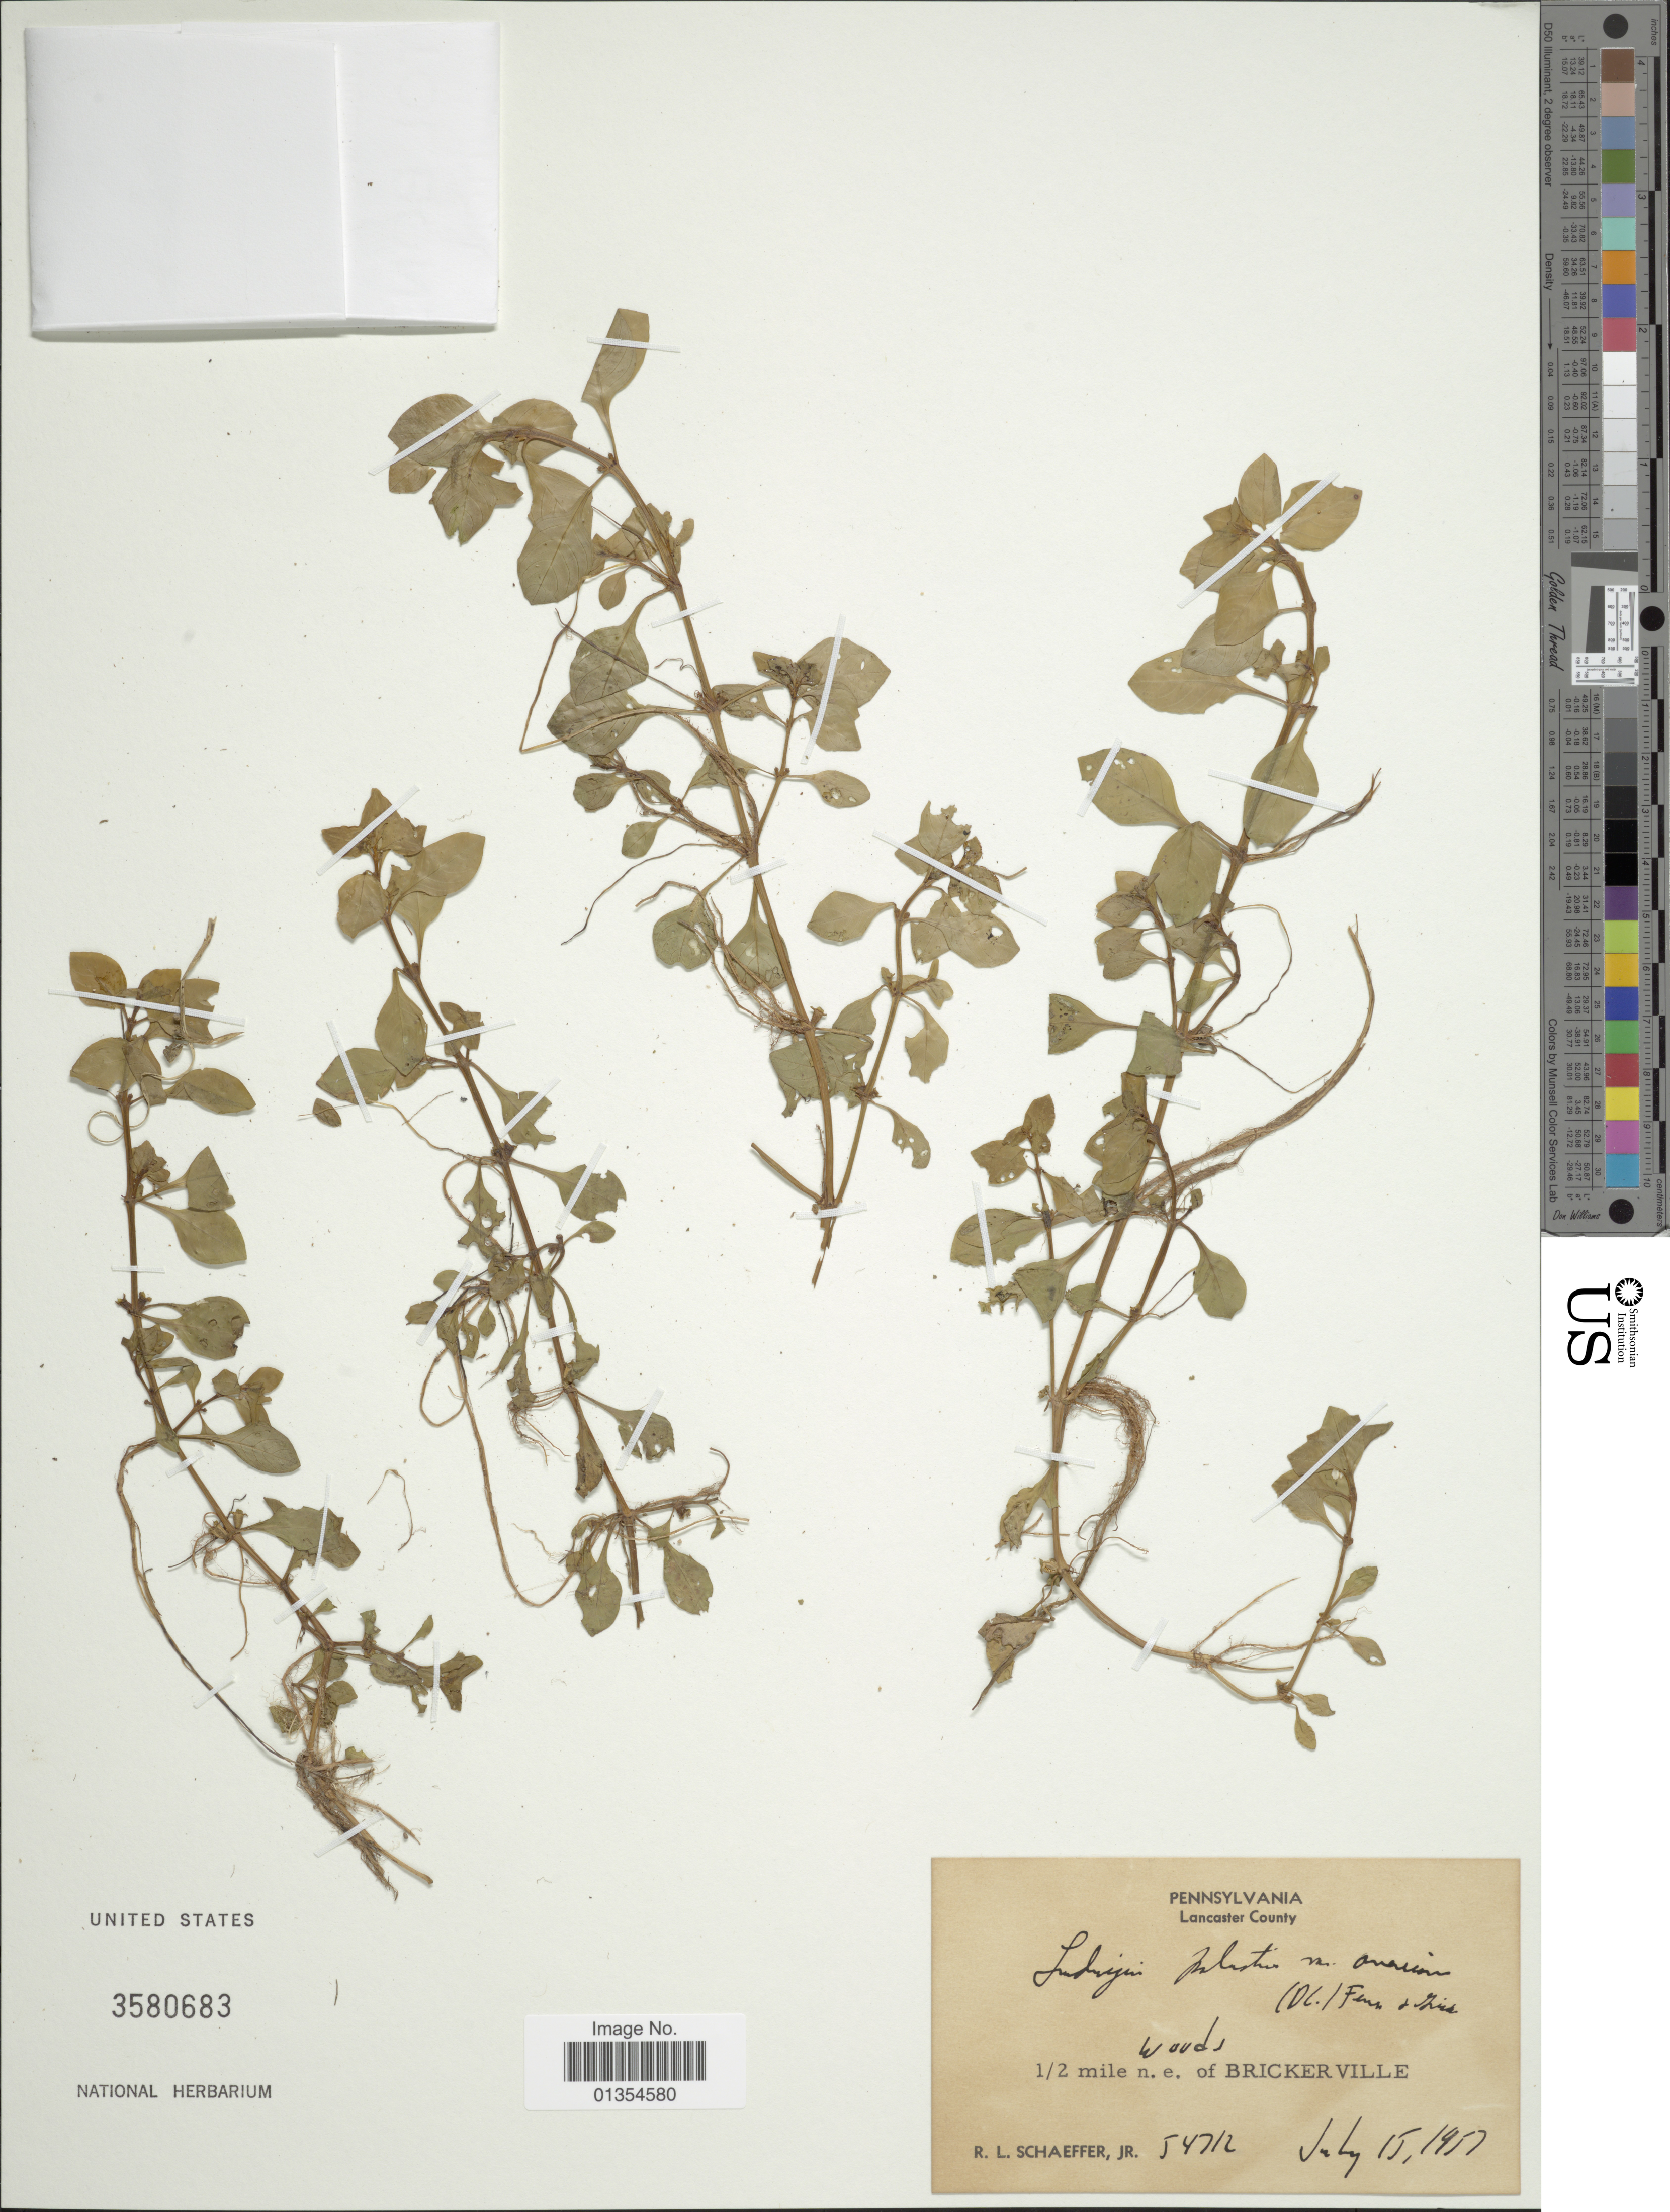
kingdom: Plantae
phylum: Tracheophyta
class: Magnoliopsida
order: Myrtales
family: Onagraceae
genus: Ludwigia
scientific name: Ludwigia palustris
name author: (L.) Elliott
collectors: R. Schaeffen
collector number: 54712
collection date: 1957-07-15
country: United States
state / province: Pennsylvania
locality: Lancaster County, ½ mile n.e. of Bricker ville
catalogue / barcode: US 3580683